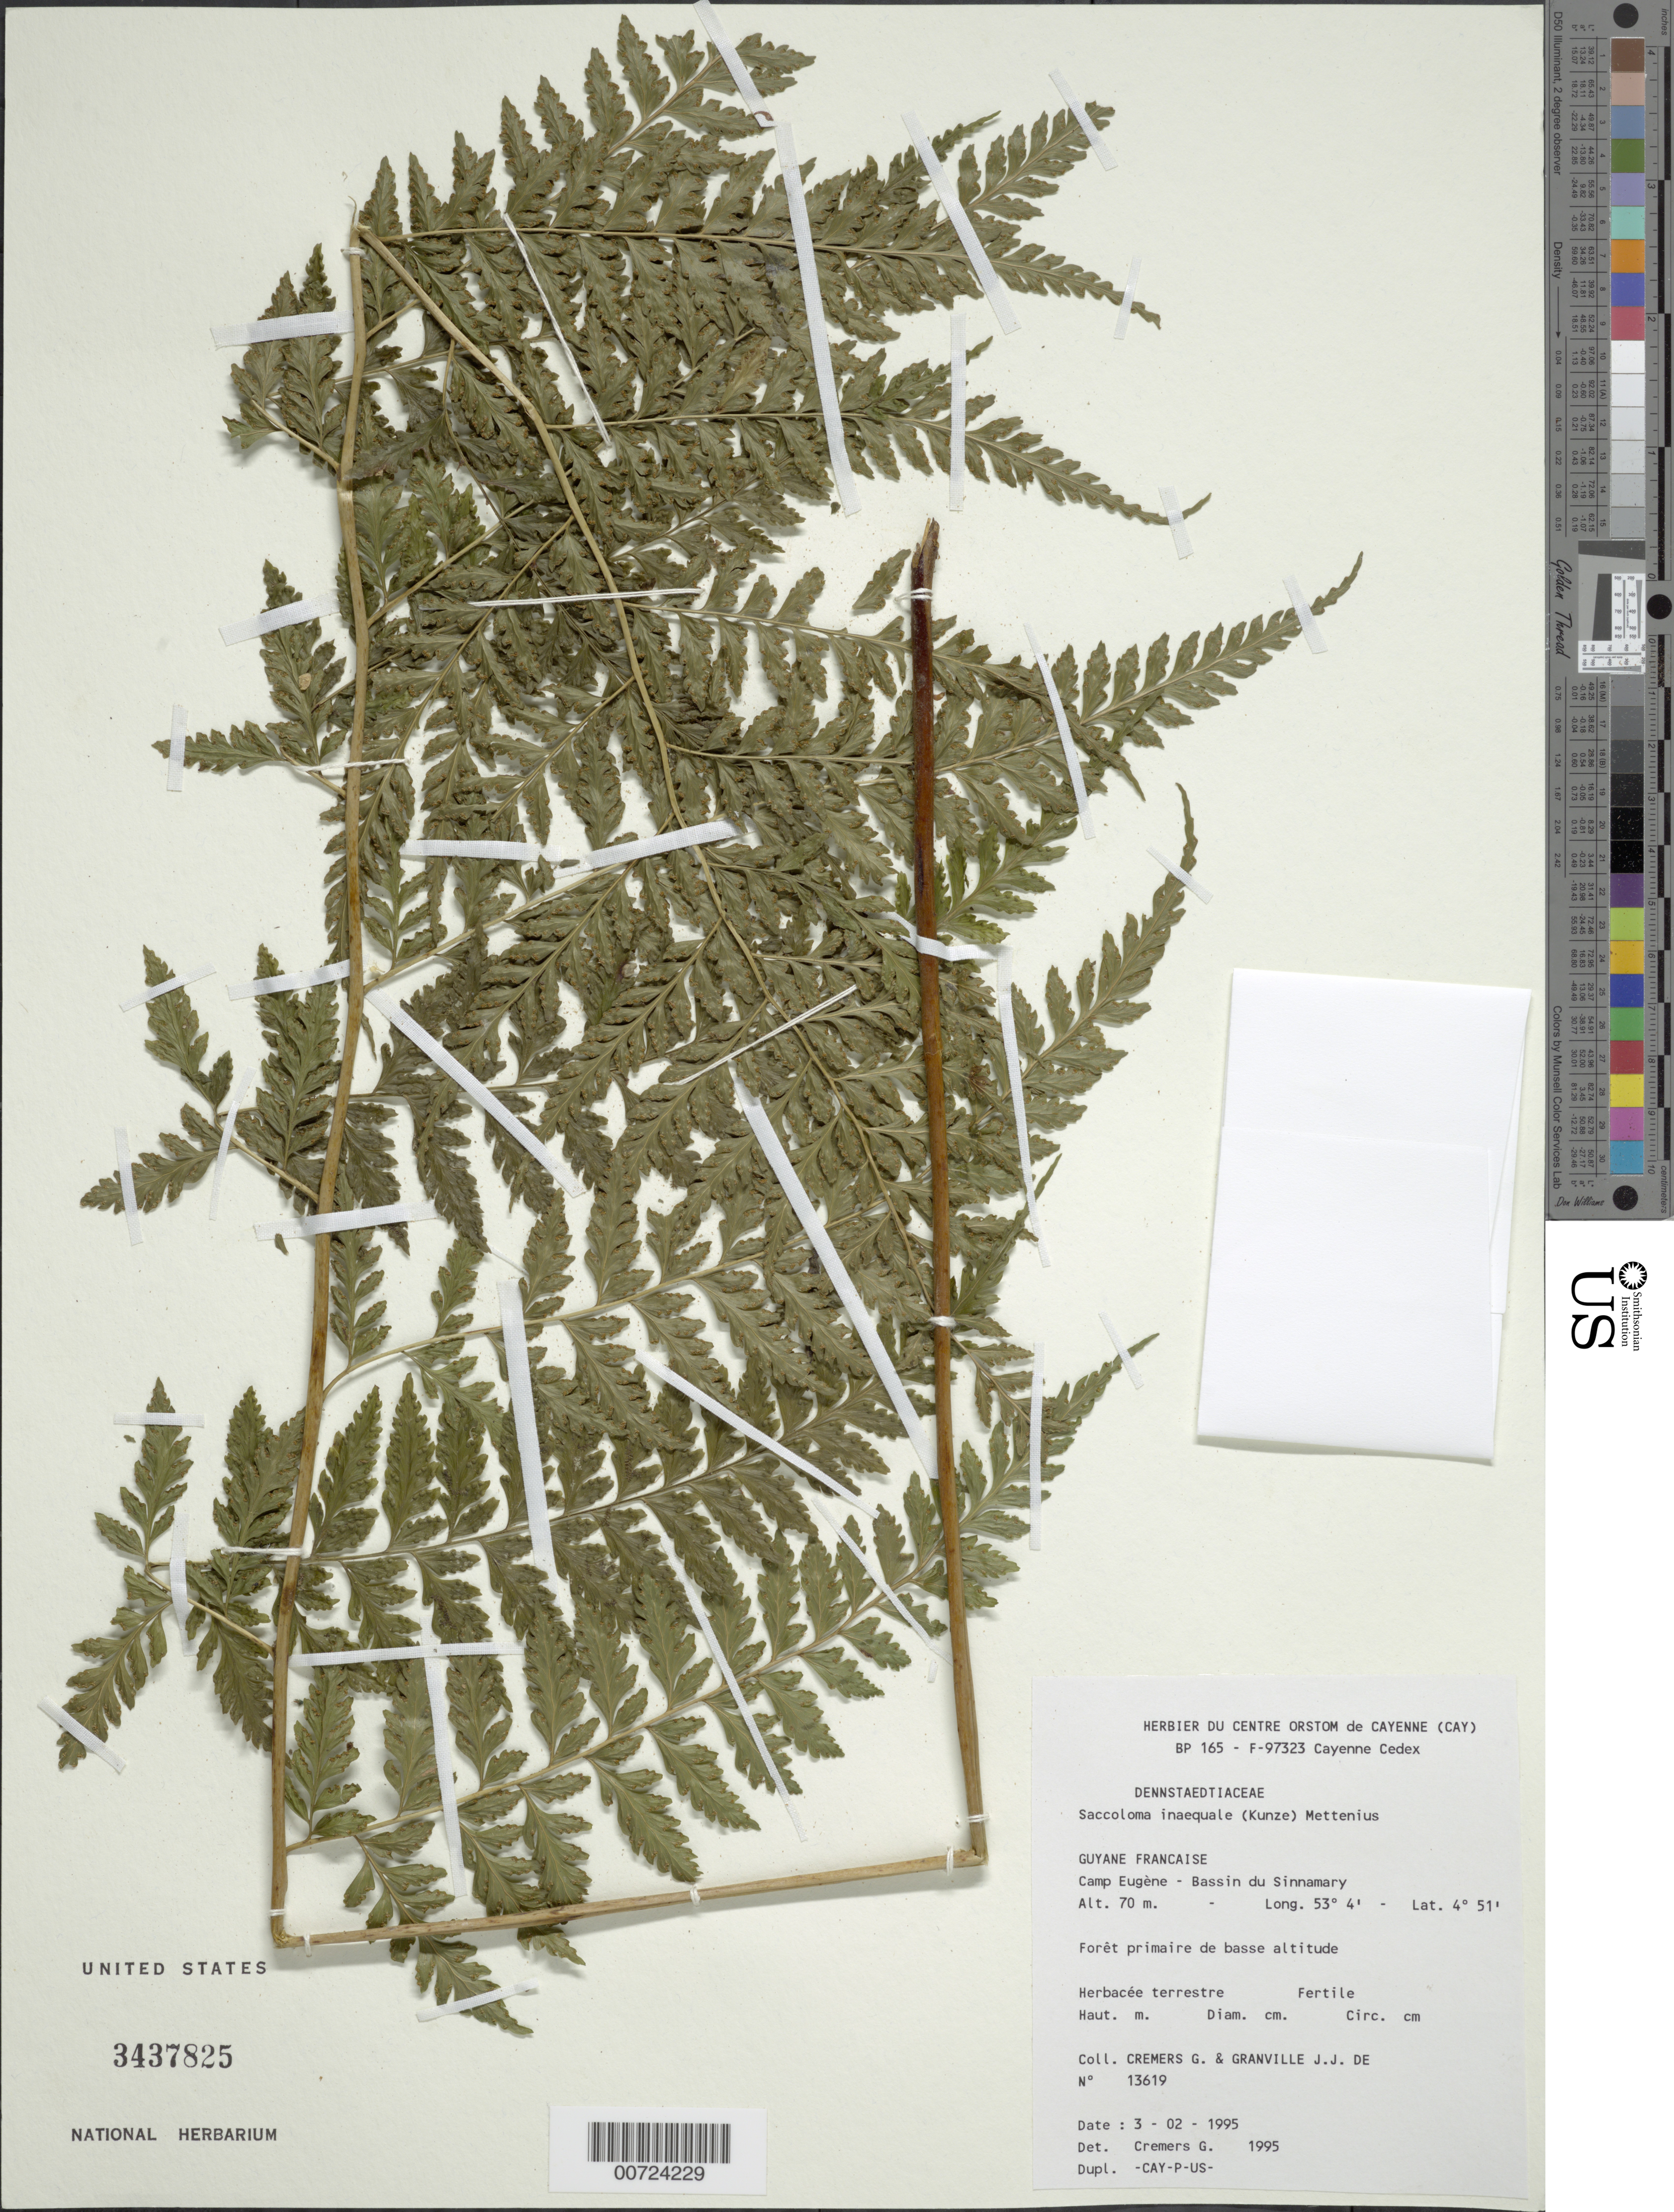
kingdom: Plantae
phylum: Tracheophyta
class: Polypodiopsida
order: Polypodiales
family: Saccolomataceae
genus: Saccoloma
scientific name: Saccoloma inaequale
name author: (Kunze) Mett.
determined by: Cremers, Georges A.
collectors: G. Cremers & J.-J. de Granville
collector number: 13619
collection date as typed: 3-Feb-95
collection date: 1995-02-03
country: French Guiana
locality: Camp Eugène, Bassin du Sinnamary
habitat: Low primary forest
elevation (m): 70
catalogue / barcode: US 3437825